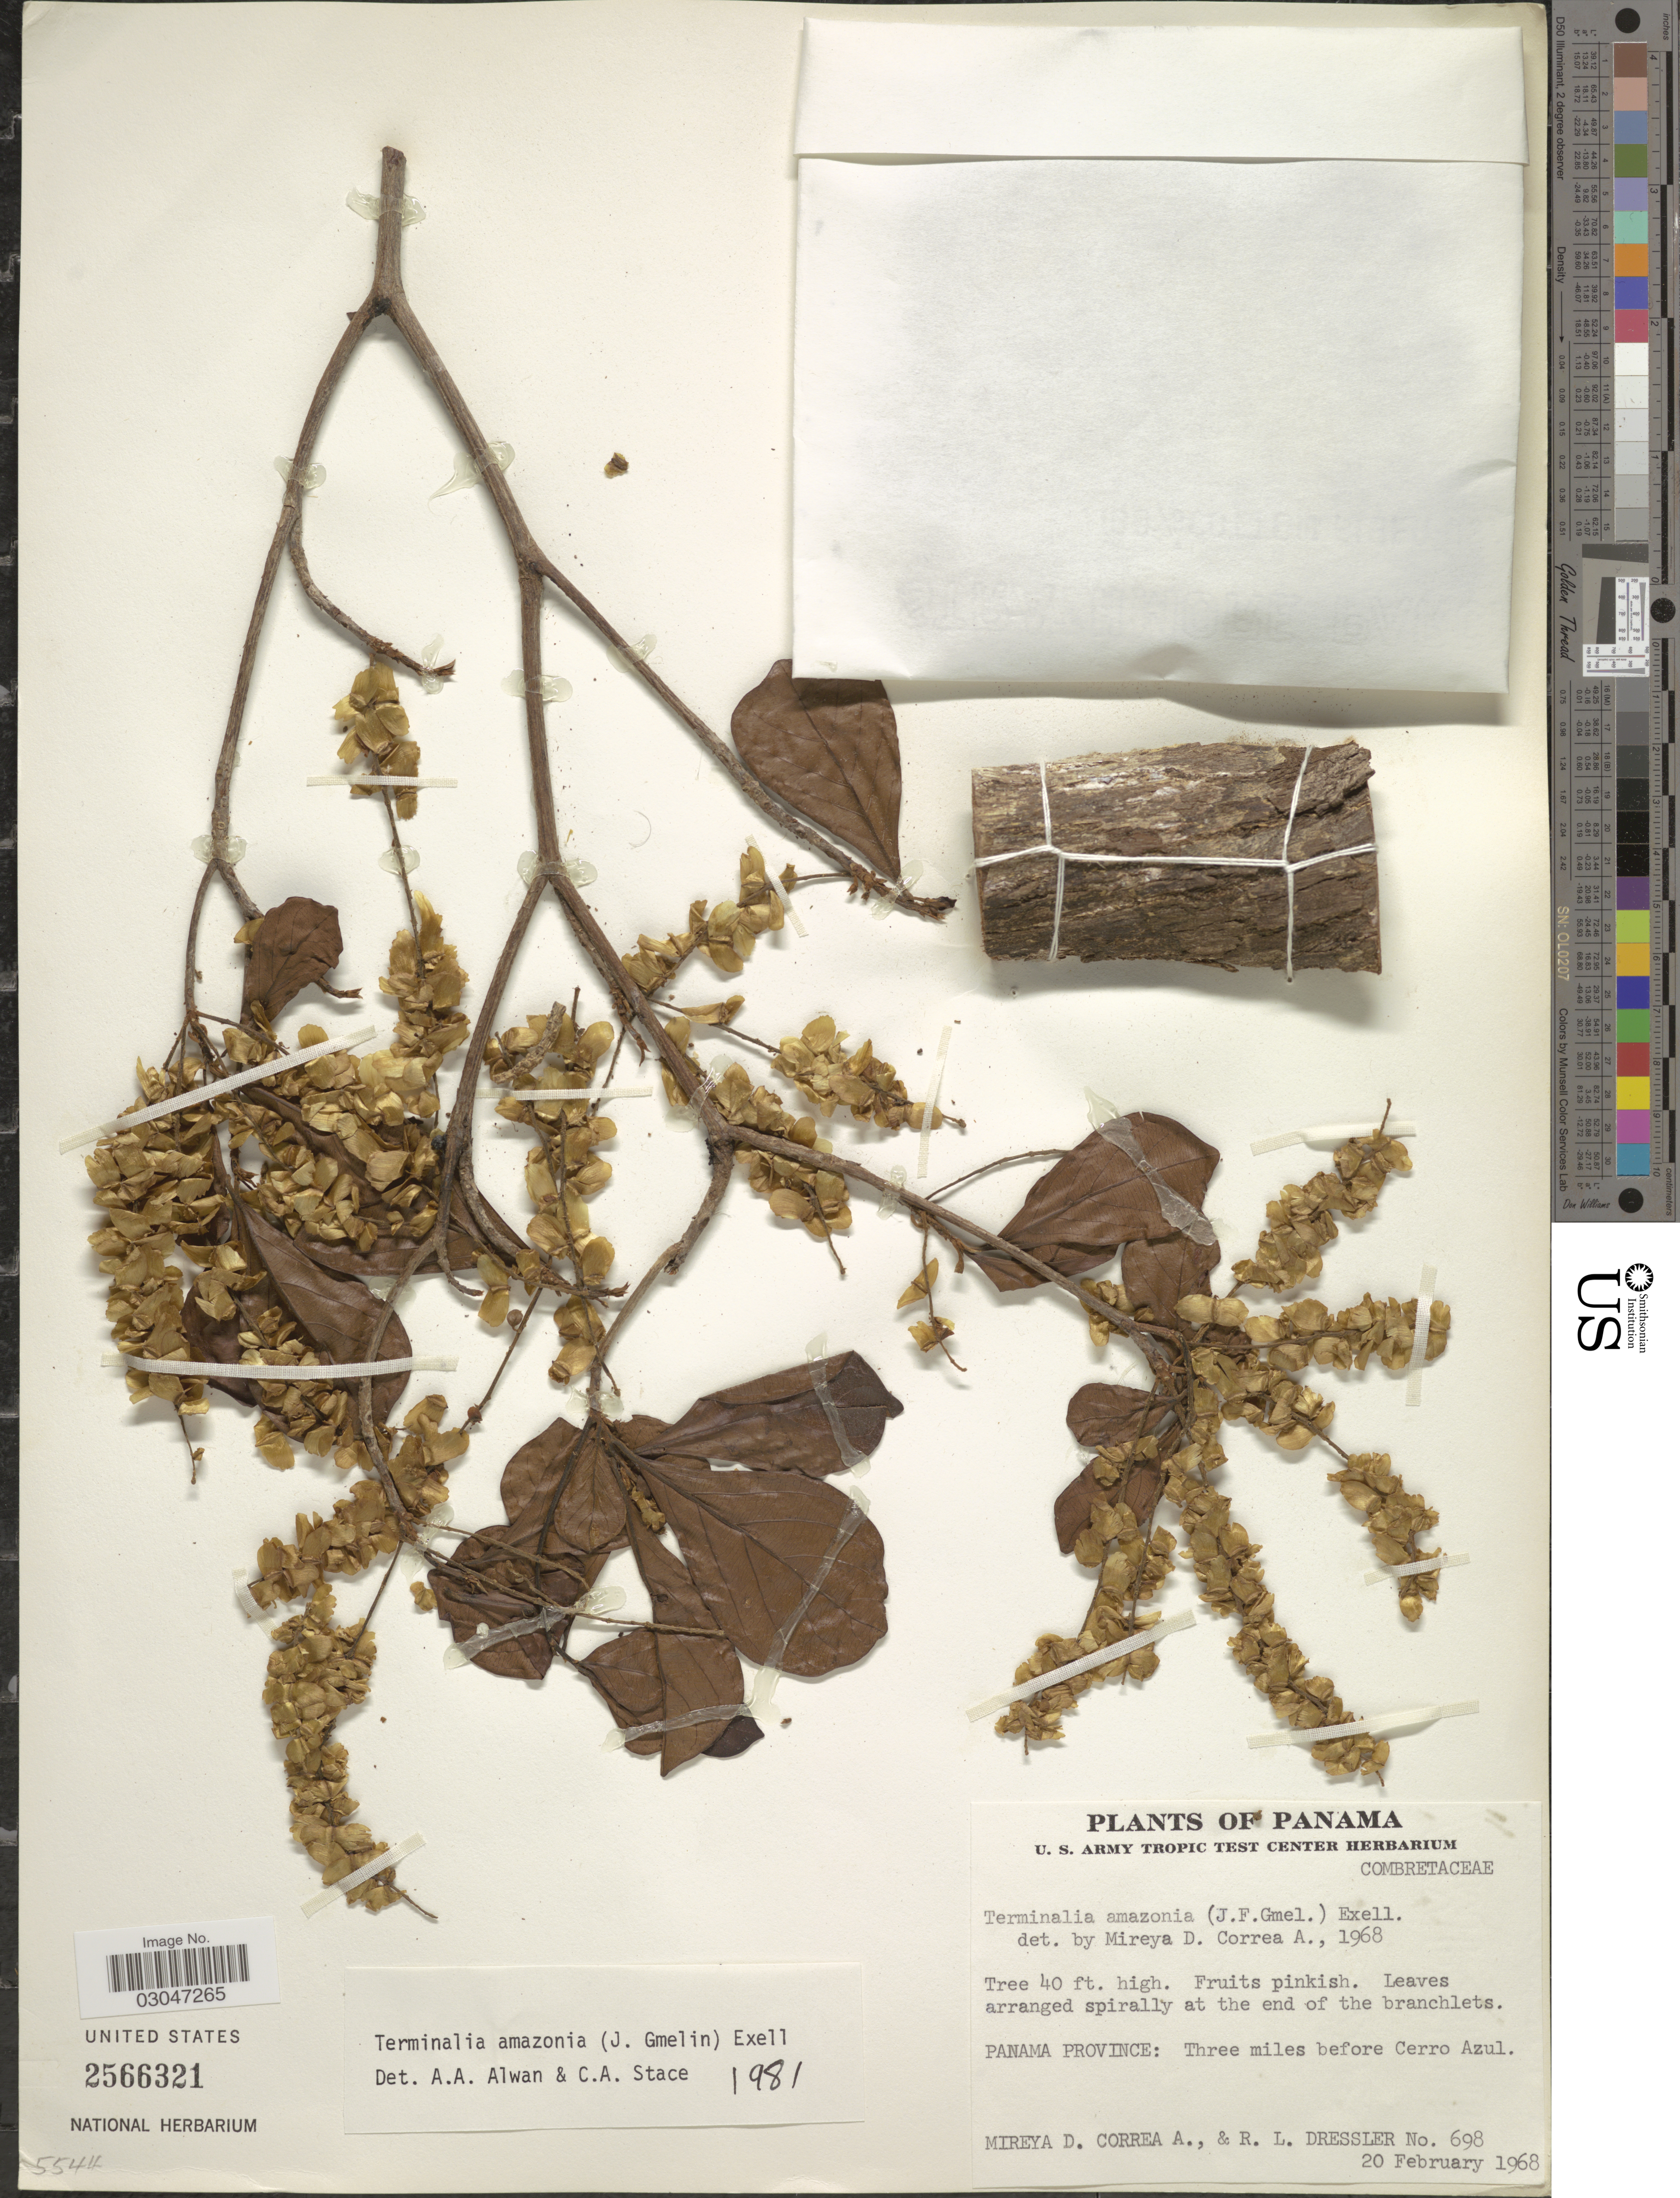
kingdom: Plantae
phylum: Tracheophyta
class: Magnoliopsida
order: Myrtales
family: Combretaceae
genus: Terminalia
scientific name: Terminalia amazonia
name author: (J.F. Gmel.) Exell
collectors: M. D. Corrêa-A. & R. Dressler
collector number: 698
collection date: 1968-02-20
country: Panama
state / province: Panamá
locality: Three miles before Cerro Azul.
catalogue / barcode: US 2566321